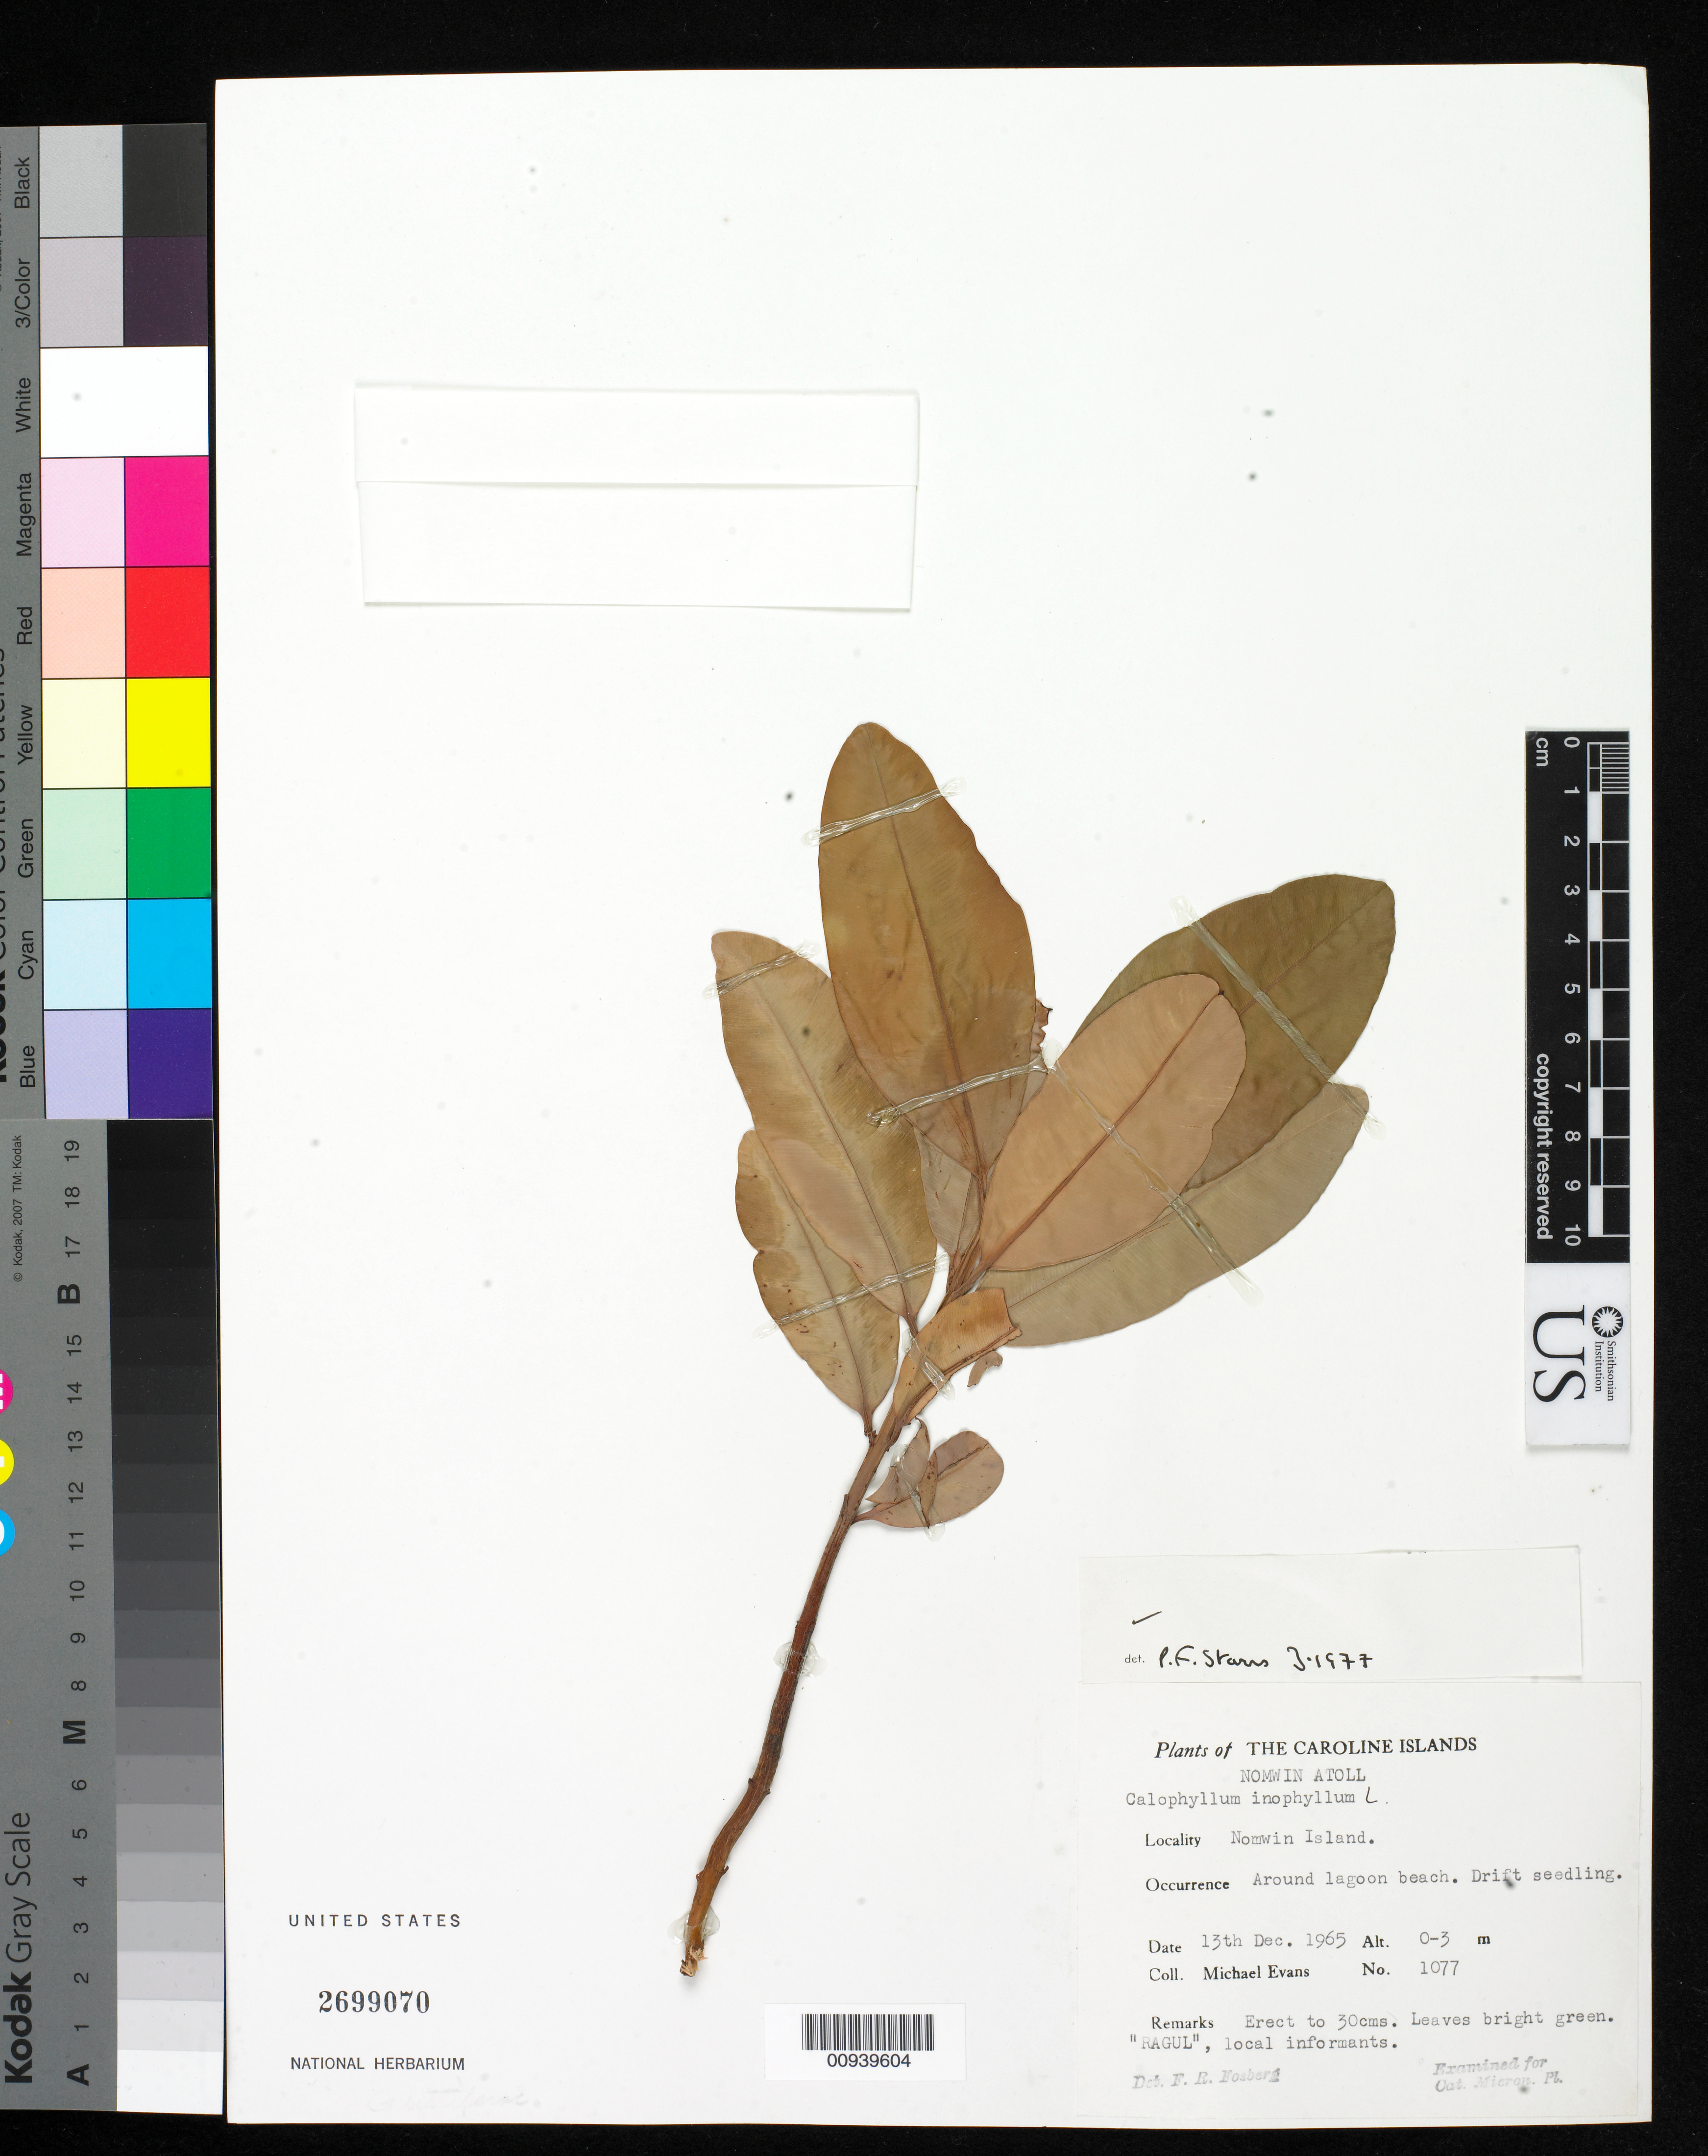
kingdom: Plantae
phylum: Tracheophyta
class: Magnoliopsida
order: Malpighiales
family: Calophyllaceae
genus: Calophyllum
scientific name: Calophyllum inophyllum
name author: L.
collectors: M. Evans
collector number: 1077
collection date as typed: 13 Dec 1965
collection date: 1965-12-13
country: Micronesia, Federated States of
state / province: Truk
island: Nomwin Atoll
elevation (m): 0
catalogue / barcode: US 2699070